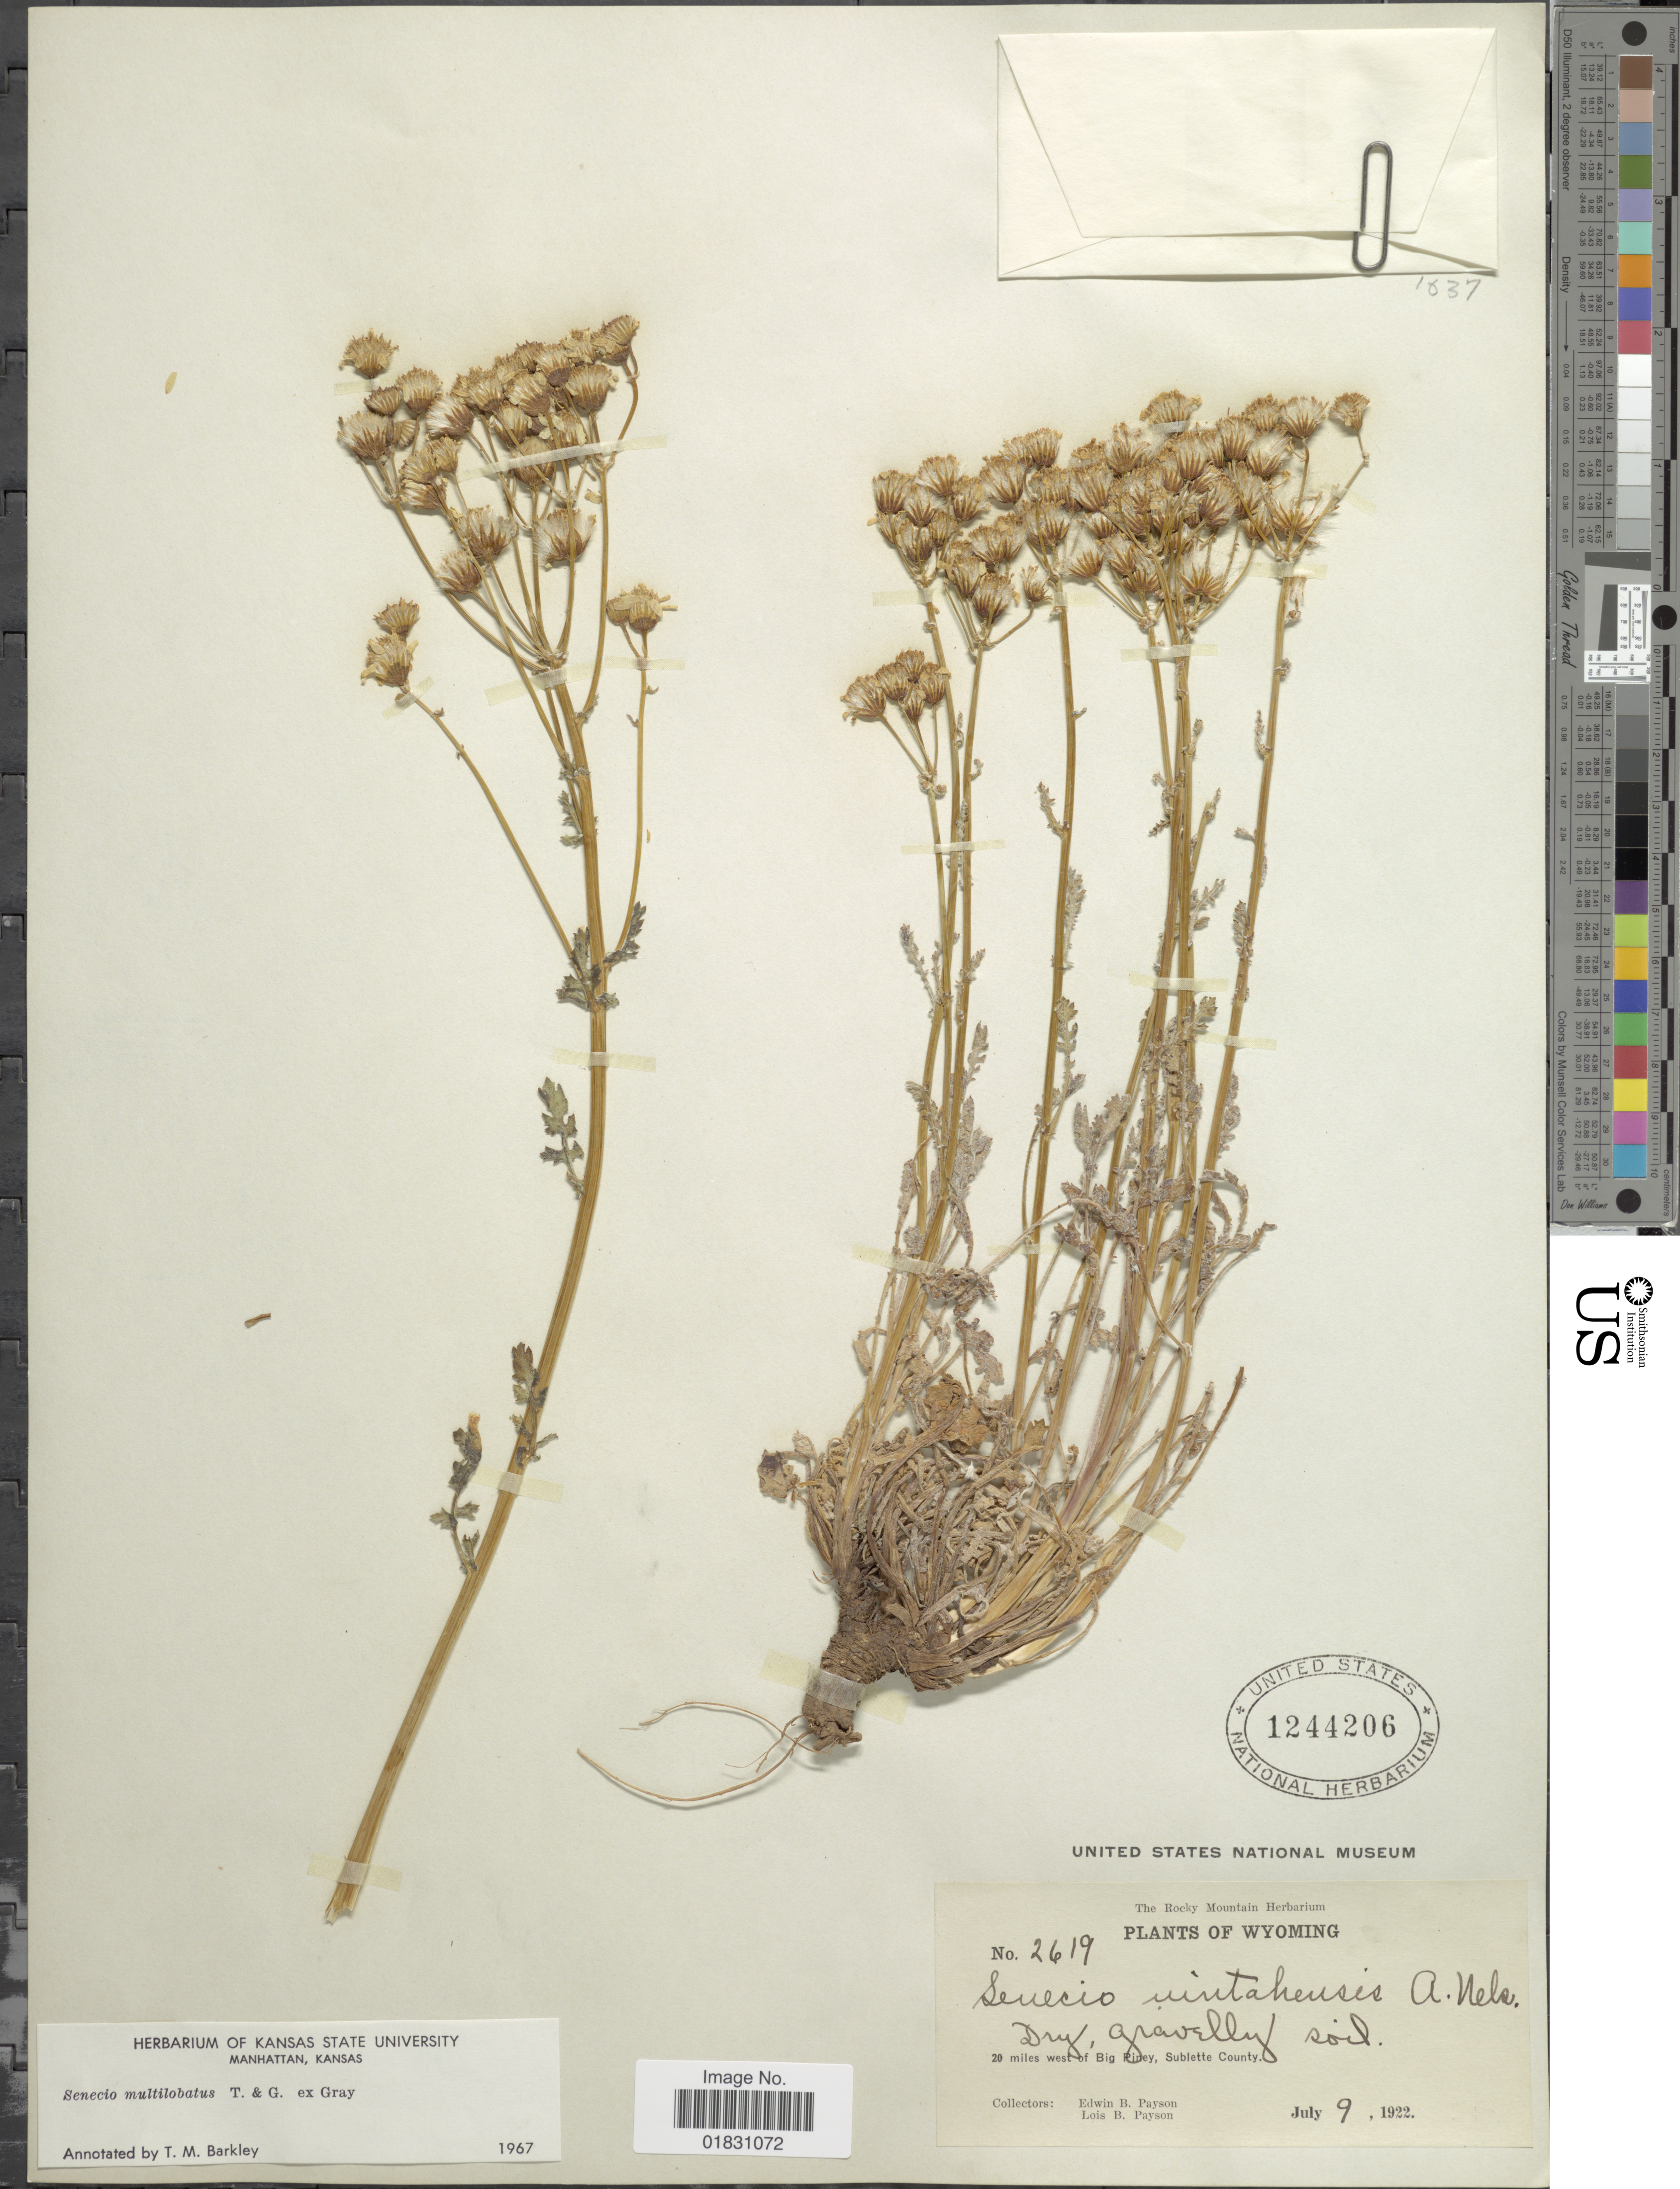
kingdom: Plantae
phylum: Tracheophyta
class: Magnoliopsida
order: Asterales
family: Asteraceae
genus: Packera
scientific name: Packera multilobata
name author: (Torr. & A. Gray) W.A. Weber & Á. Löve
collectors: E. B. Payson & L. Payson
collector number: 2619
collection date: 1922-07-09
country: United States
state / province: Wyoming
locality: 20 miles west of Big Piney, Sublette County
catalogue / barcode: US 1244206